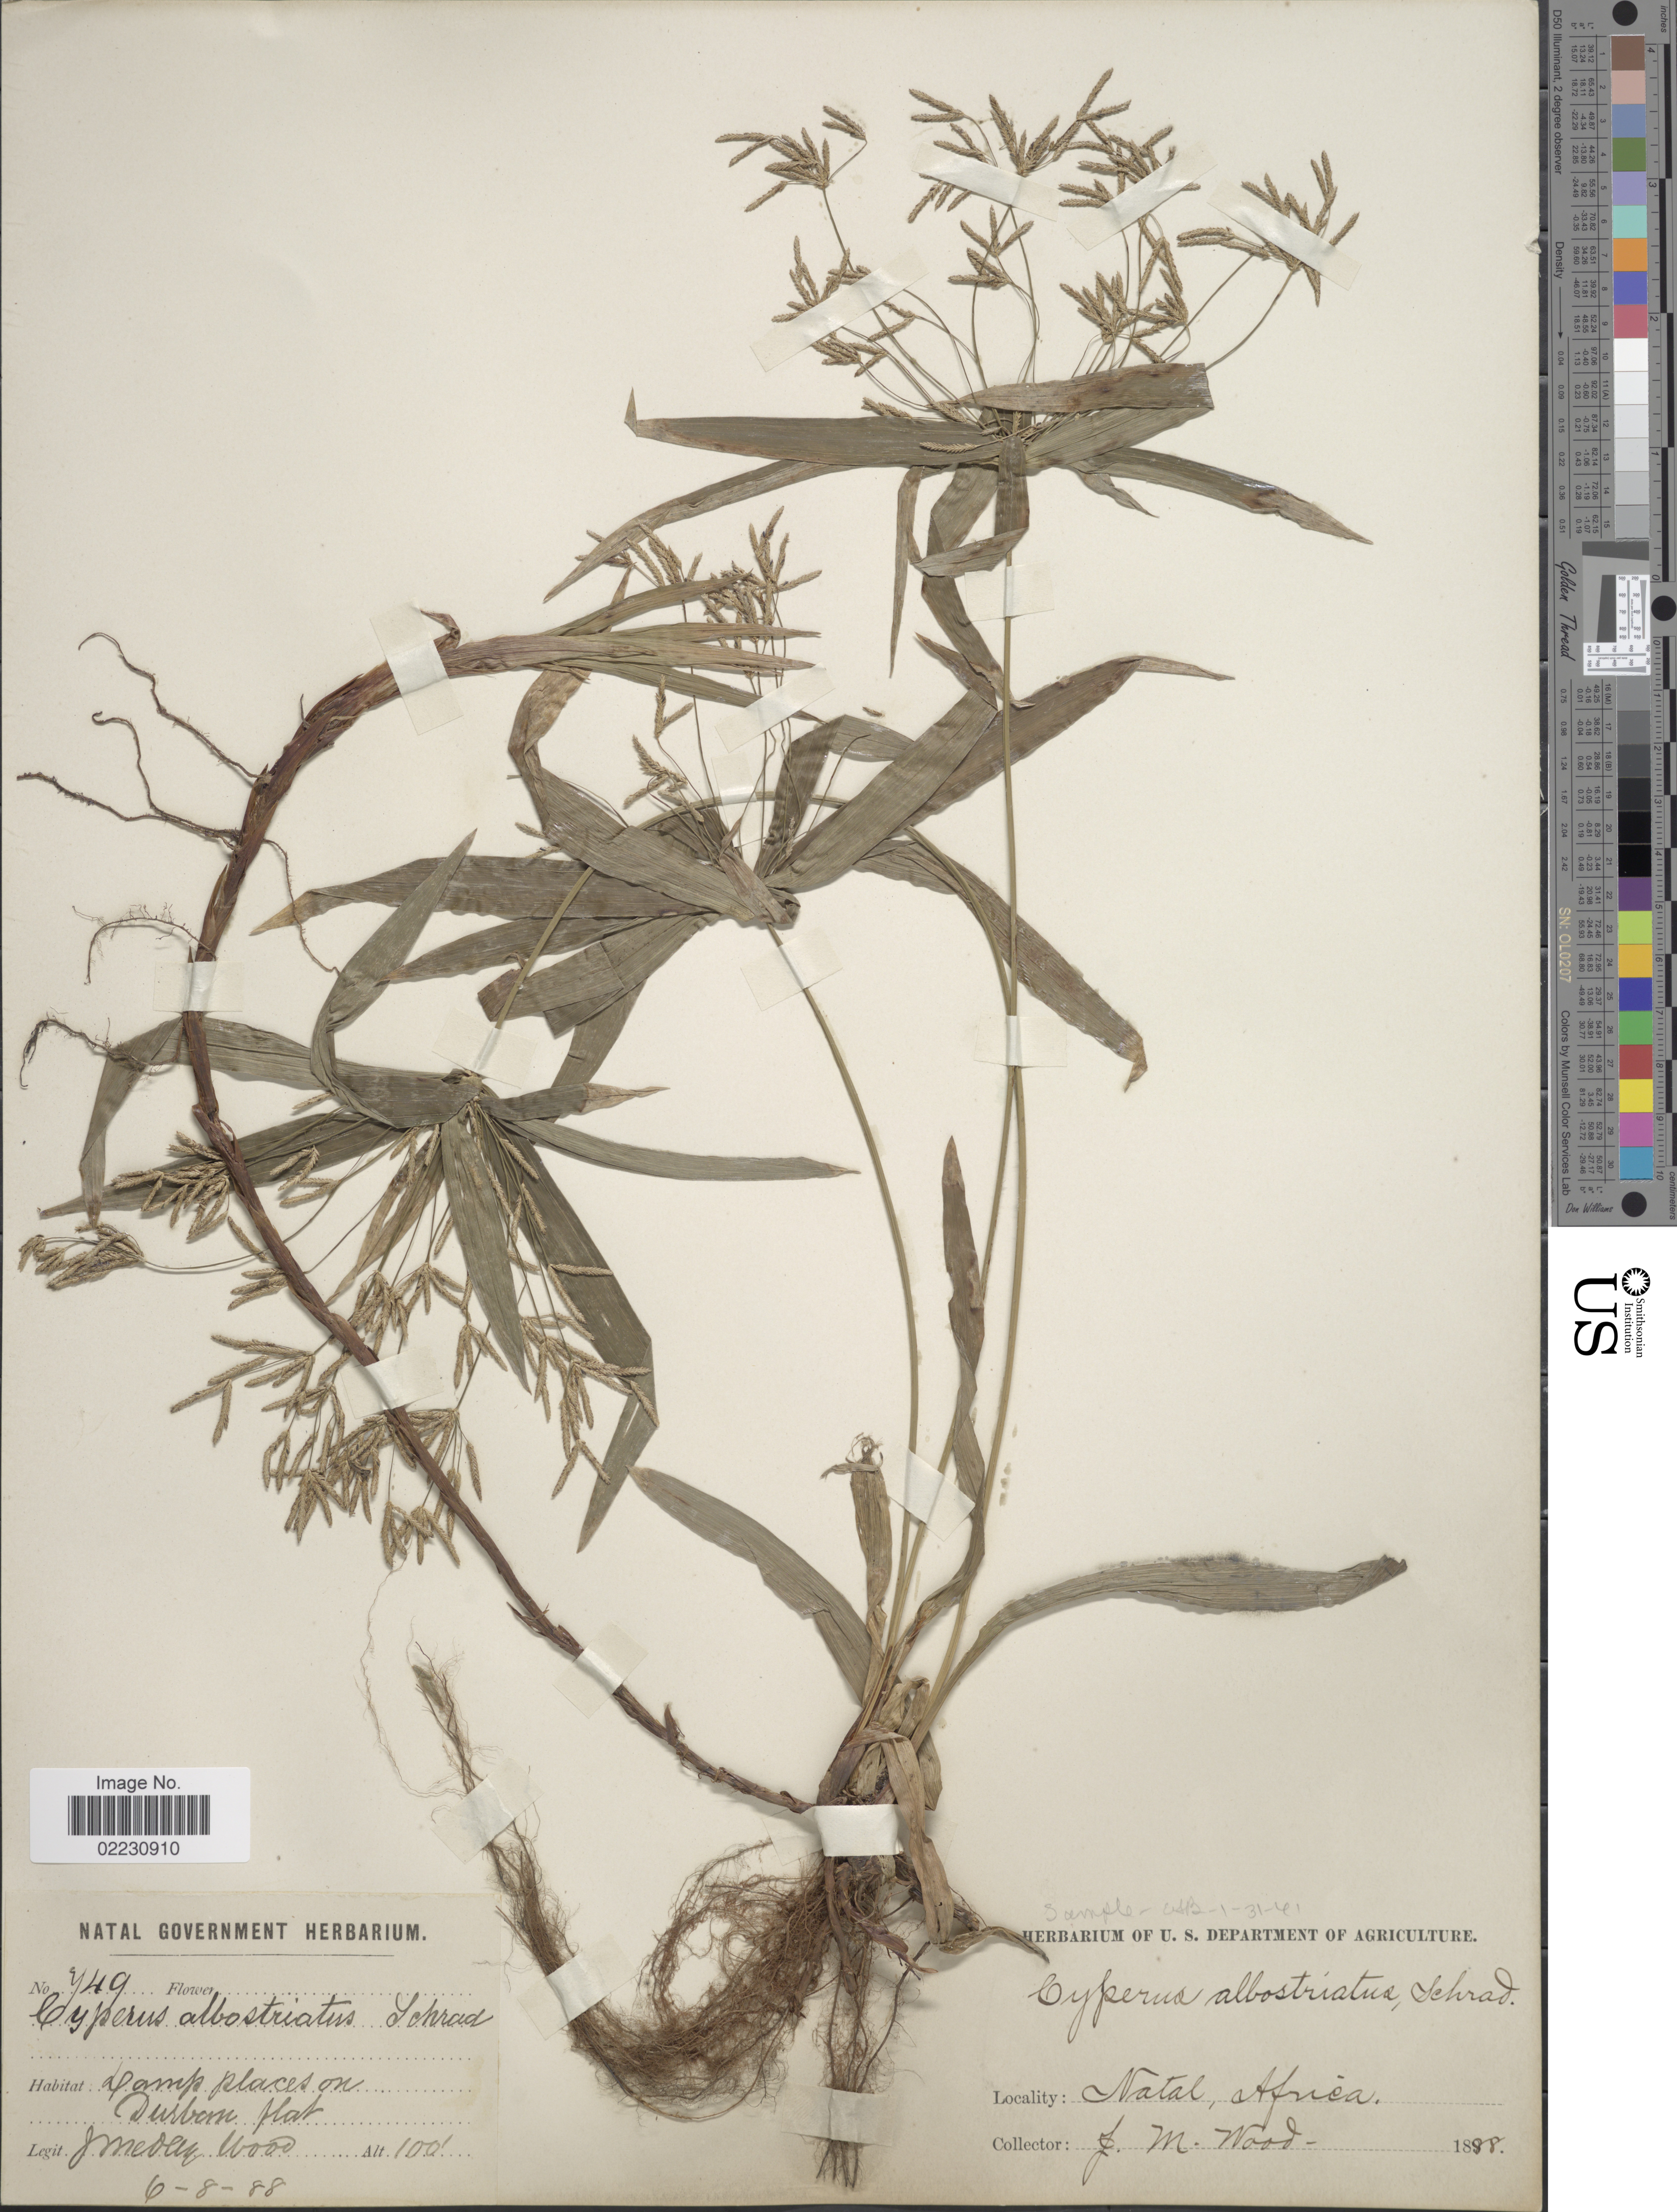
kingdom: Plantae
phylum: Tracheophyta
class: Liliopsida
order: Poales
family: Cyperaceae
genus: Cyperus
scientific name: Cyperus albostriatus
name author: Schrad.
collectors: J. M. Wood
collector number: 749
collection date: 1888-08-06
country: South Africa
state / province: KwaZulu-Natal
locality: Natal, Durban flat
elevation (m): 30